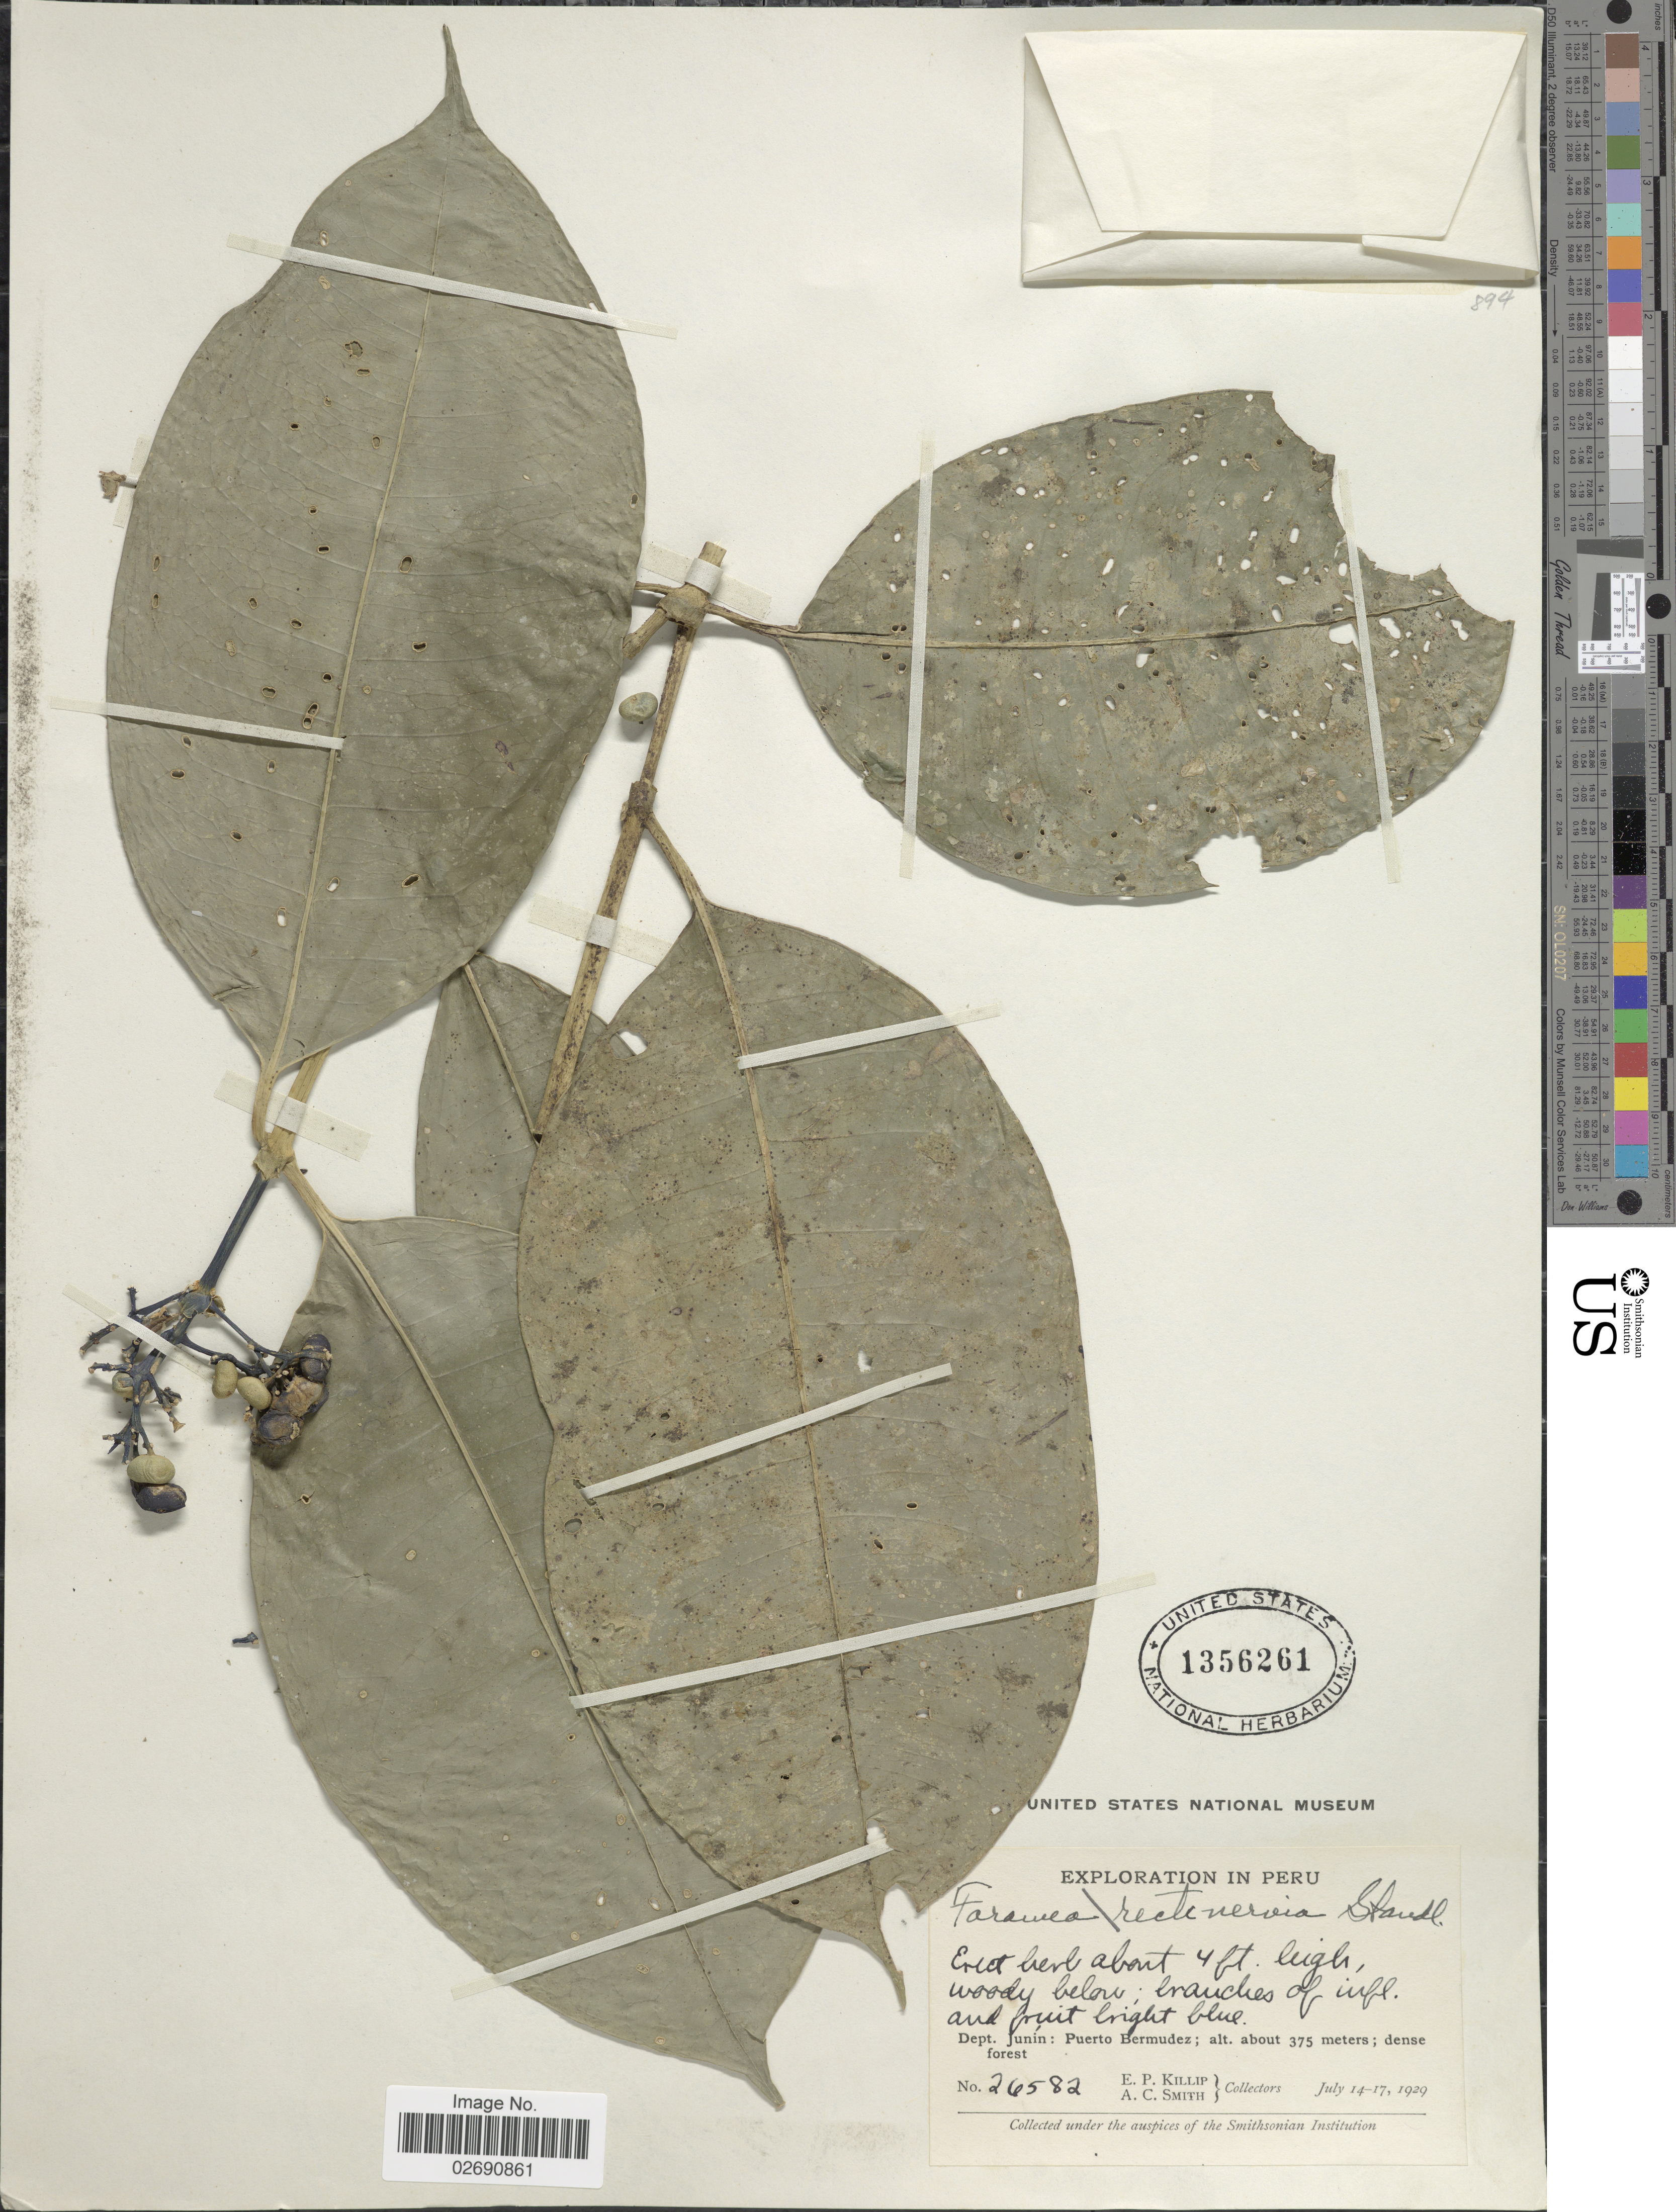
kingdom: Plantae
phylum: Tracheophyta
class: Magnoliopsida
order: Gentianales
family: Rubiaceae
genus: Faramea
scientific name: Faramea rectinervia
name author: Standl.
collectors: E. P. Killip & A. C. Smith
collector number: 26582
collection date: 1929-07-14/1929-07-17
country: Peru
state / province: Junín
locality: Puerto Bermudez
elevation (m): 375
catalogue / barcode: US 1356261